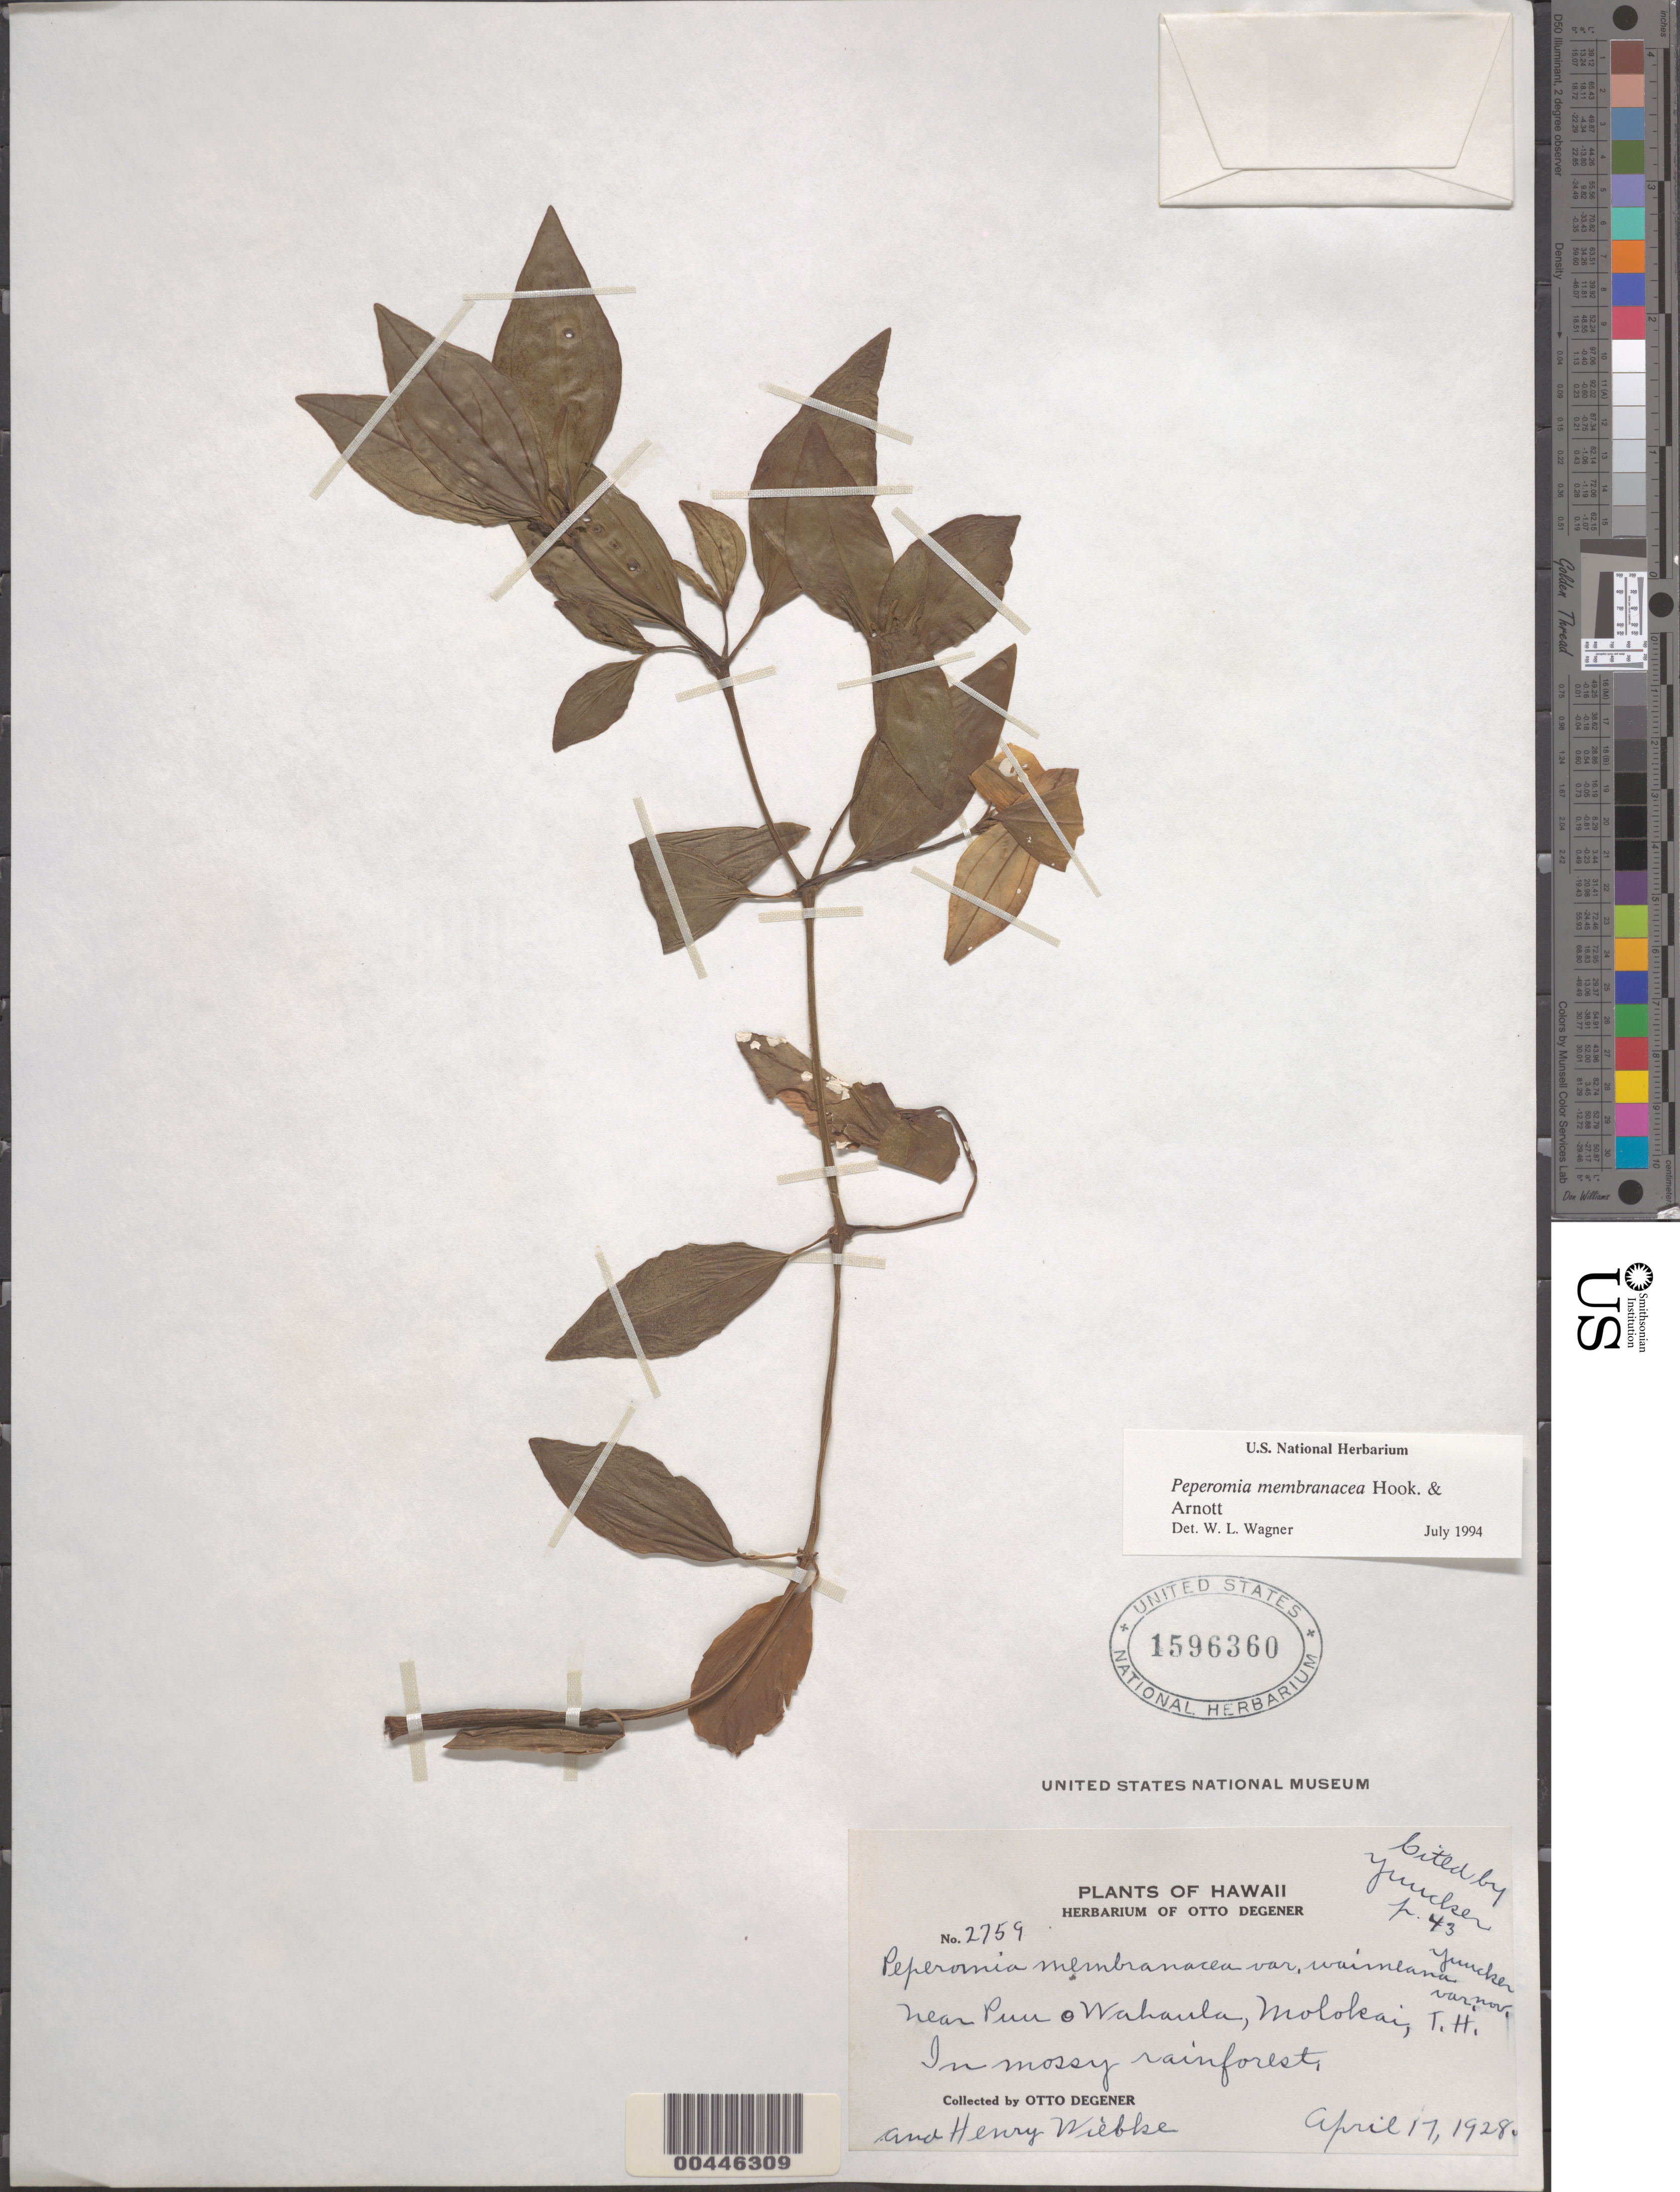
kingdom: Plantae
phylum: Tracheophyta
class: Magnoliopsida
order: Piperales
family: Piperaceae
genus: Peperomia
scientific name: Peperomia membranacea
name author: Hook. & Arn.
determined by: Wagner, W. L., (BOT), Smithsonian Institution - National Museum of Natural History (UNITED STATES)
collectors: O. Degener & H. Wiebke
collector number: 2759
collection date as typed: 17 Apr 1928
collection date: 1928-04-17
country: United States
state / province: Hawaii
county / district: Maui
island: Moloka'i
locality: Near Puu Wahaula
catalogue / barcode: US 1596360